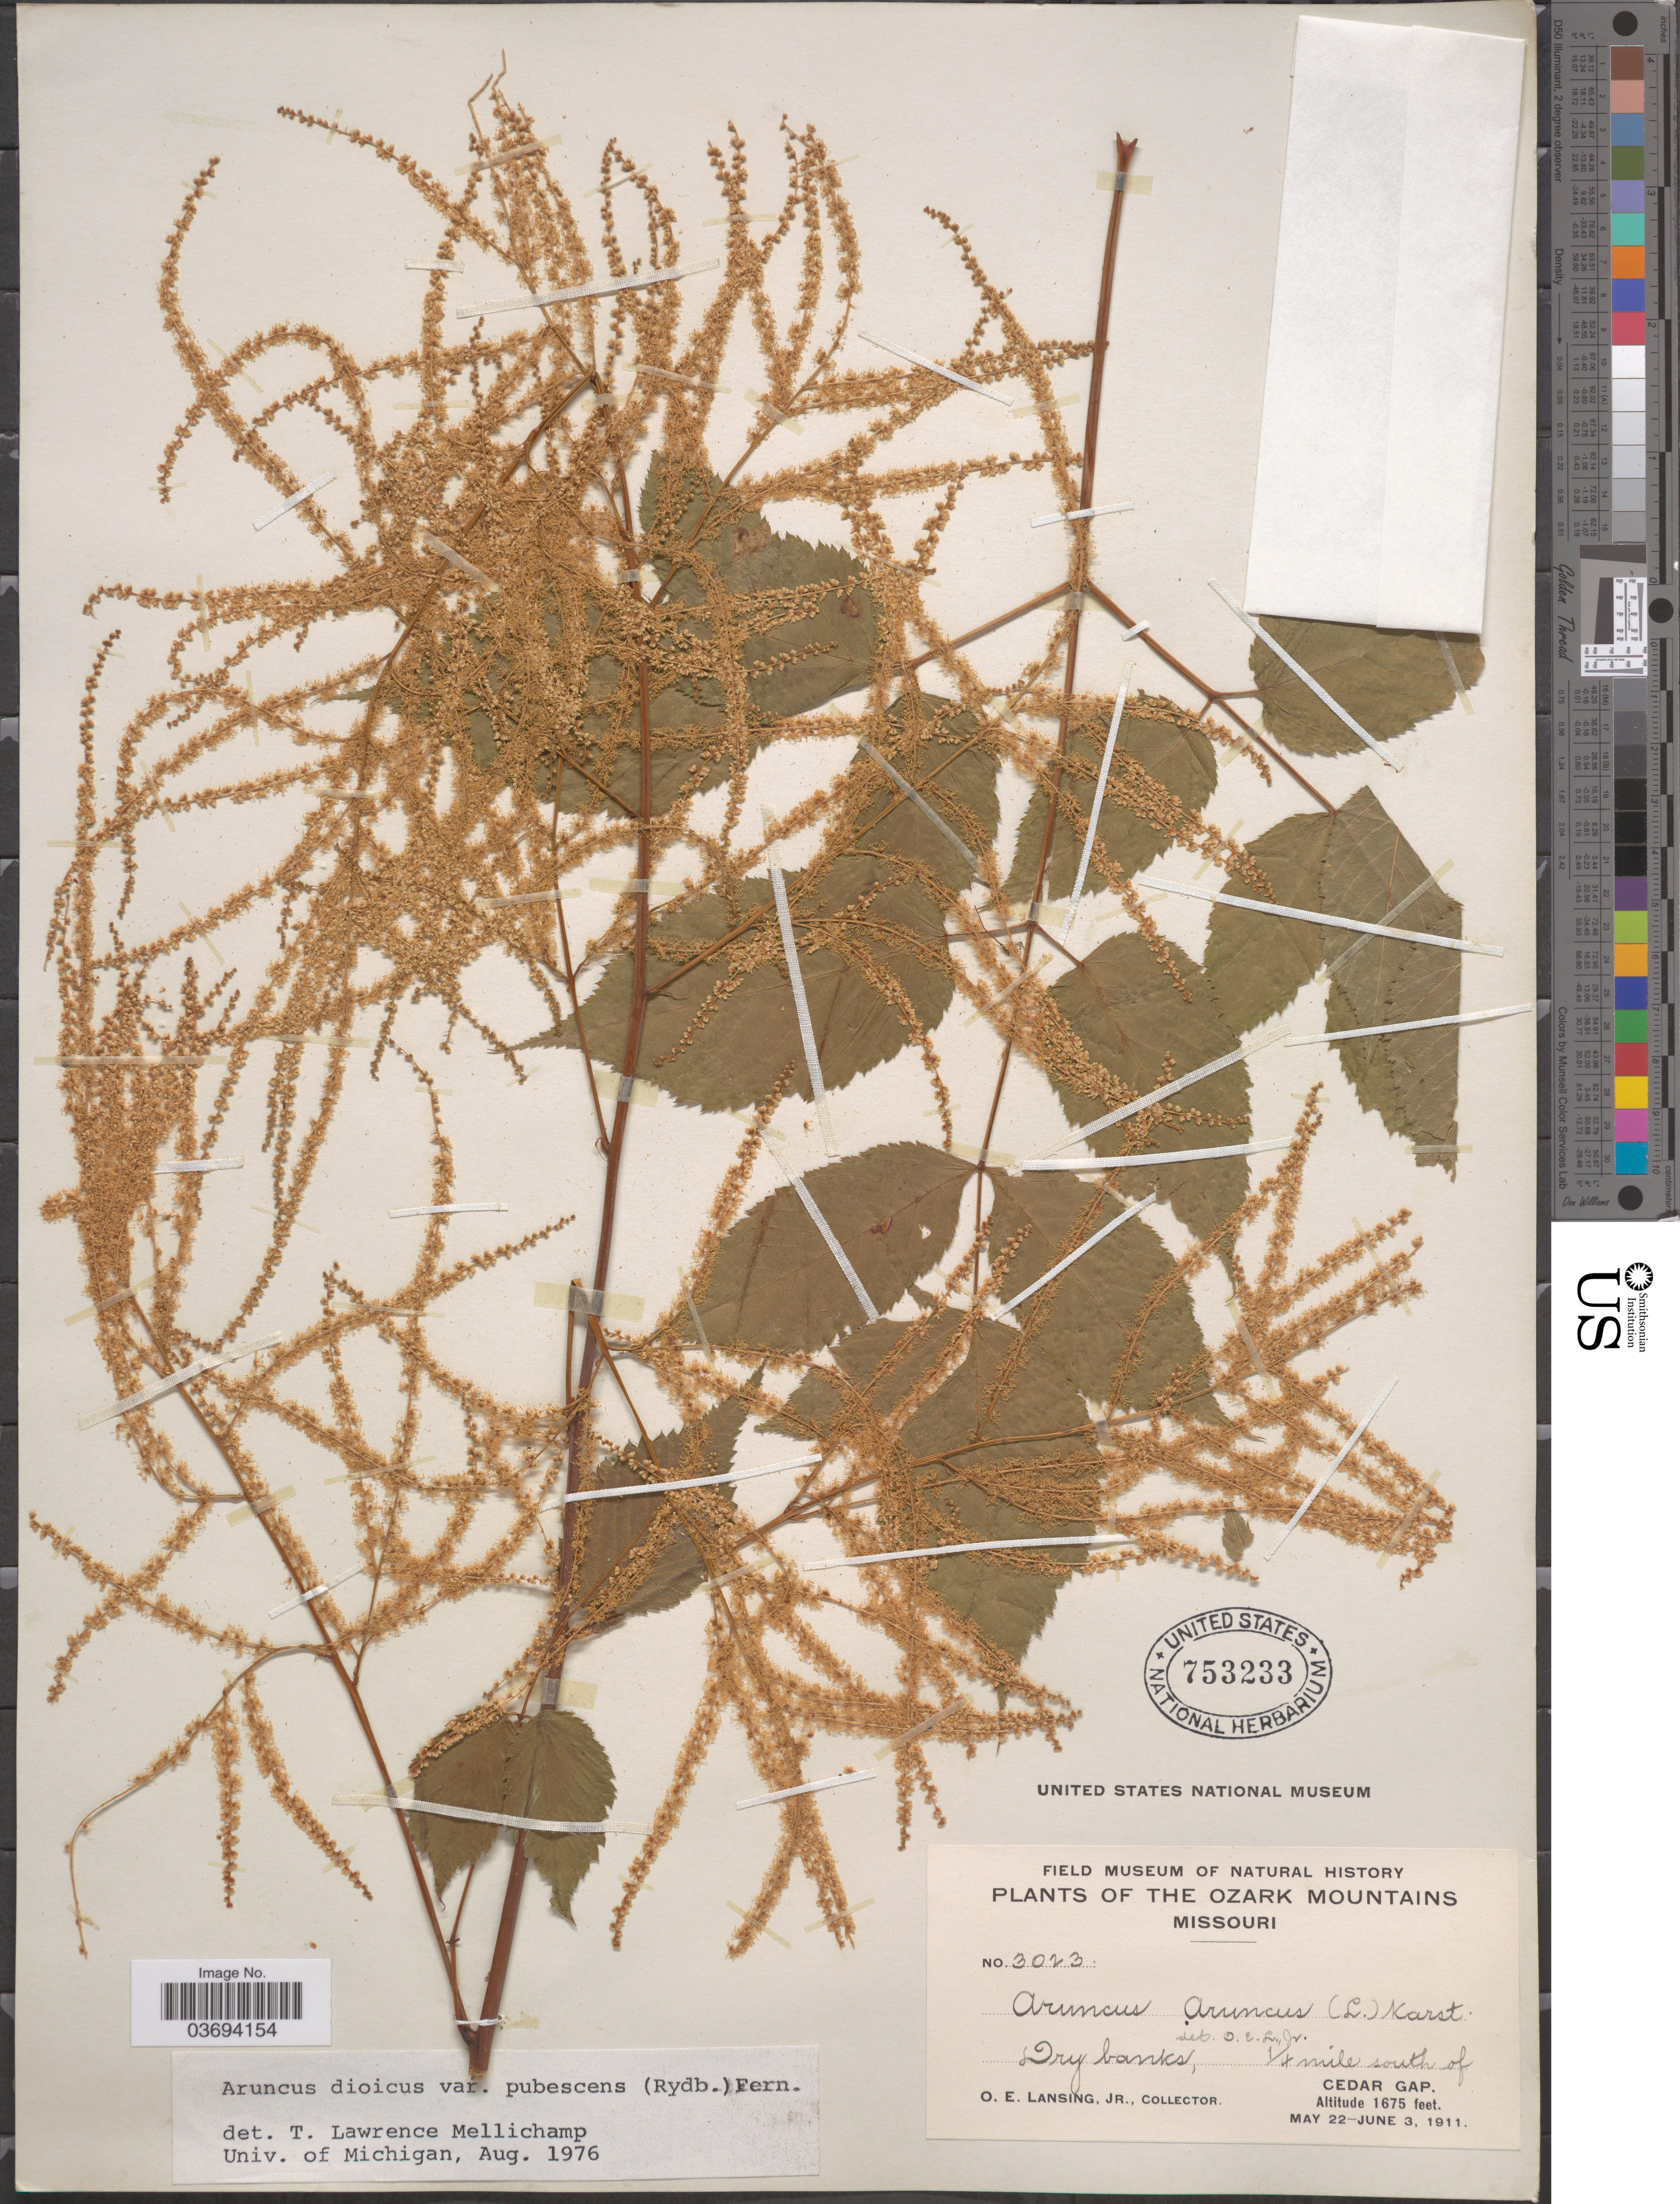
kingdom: Plantae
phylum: Tracheophyta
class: Magnoliopsida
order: Rosales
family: Rosaceae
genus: Aruncus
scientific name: Aruncus dioicus var. pubescens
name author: (Rydb.) Fernald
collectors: O. Lansing Jr.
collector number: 3123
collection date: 1911-05-22/1911-06-03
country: United States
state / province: Missouri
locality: Ozark Mountains. ¼ mile south of Cedar Gap.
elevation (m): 511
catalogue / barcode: US 753233